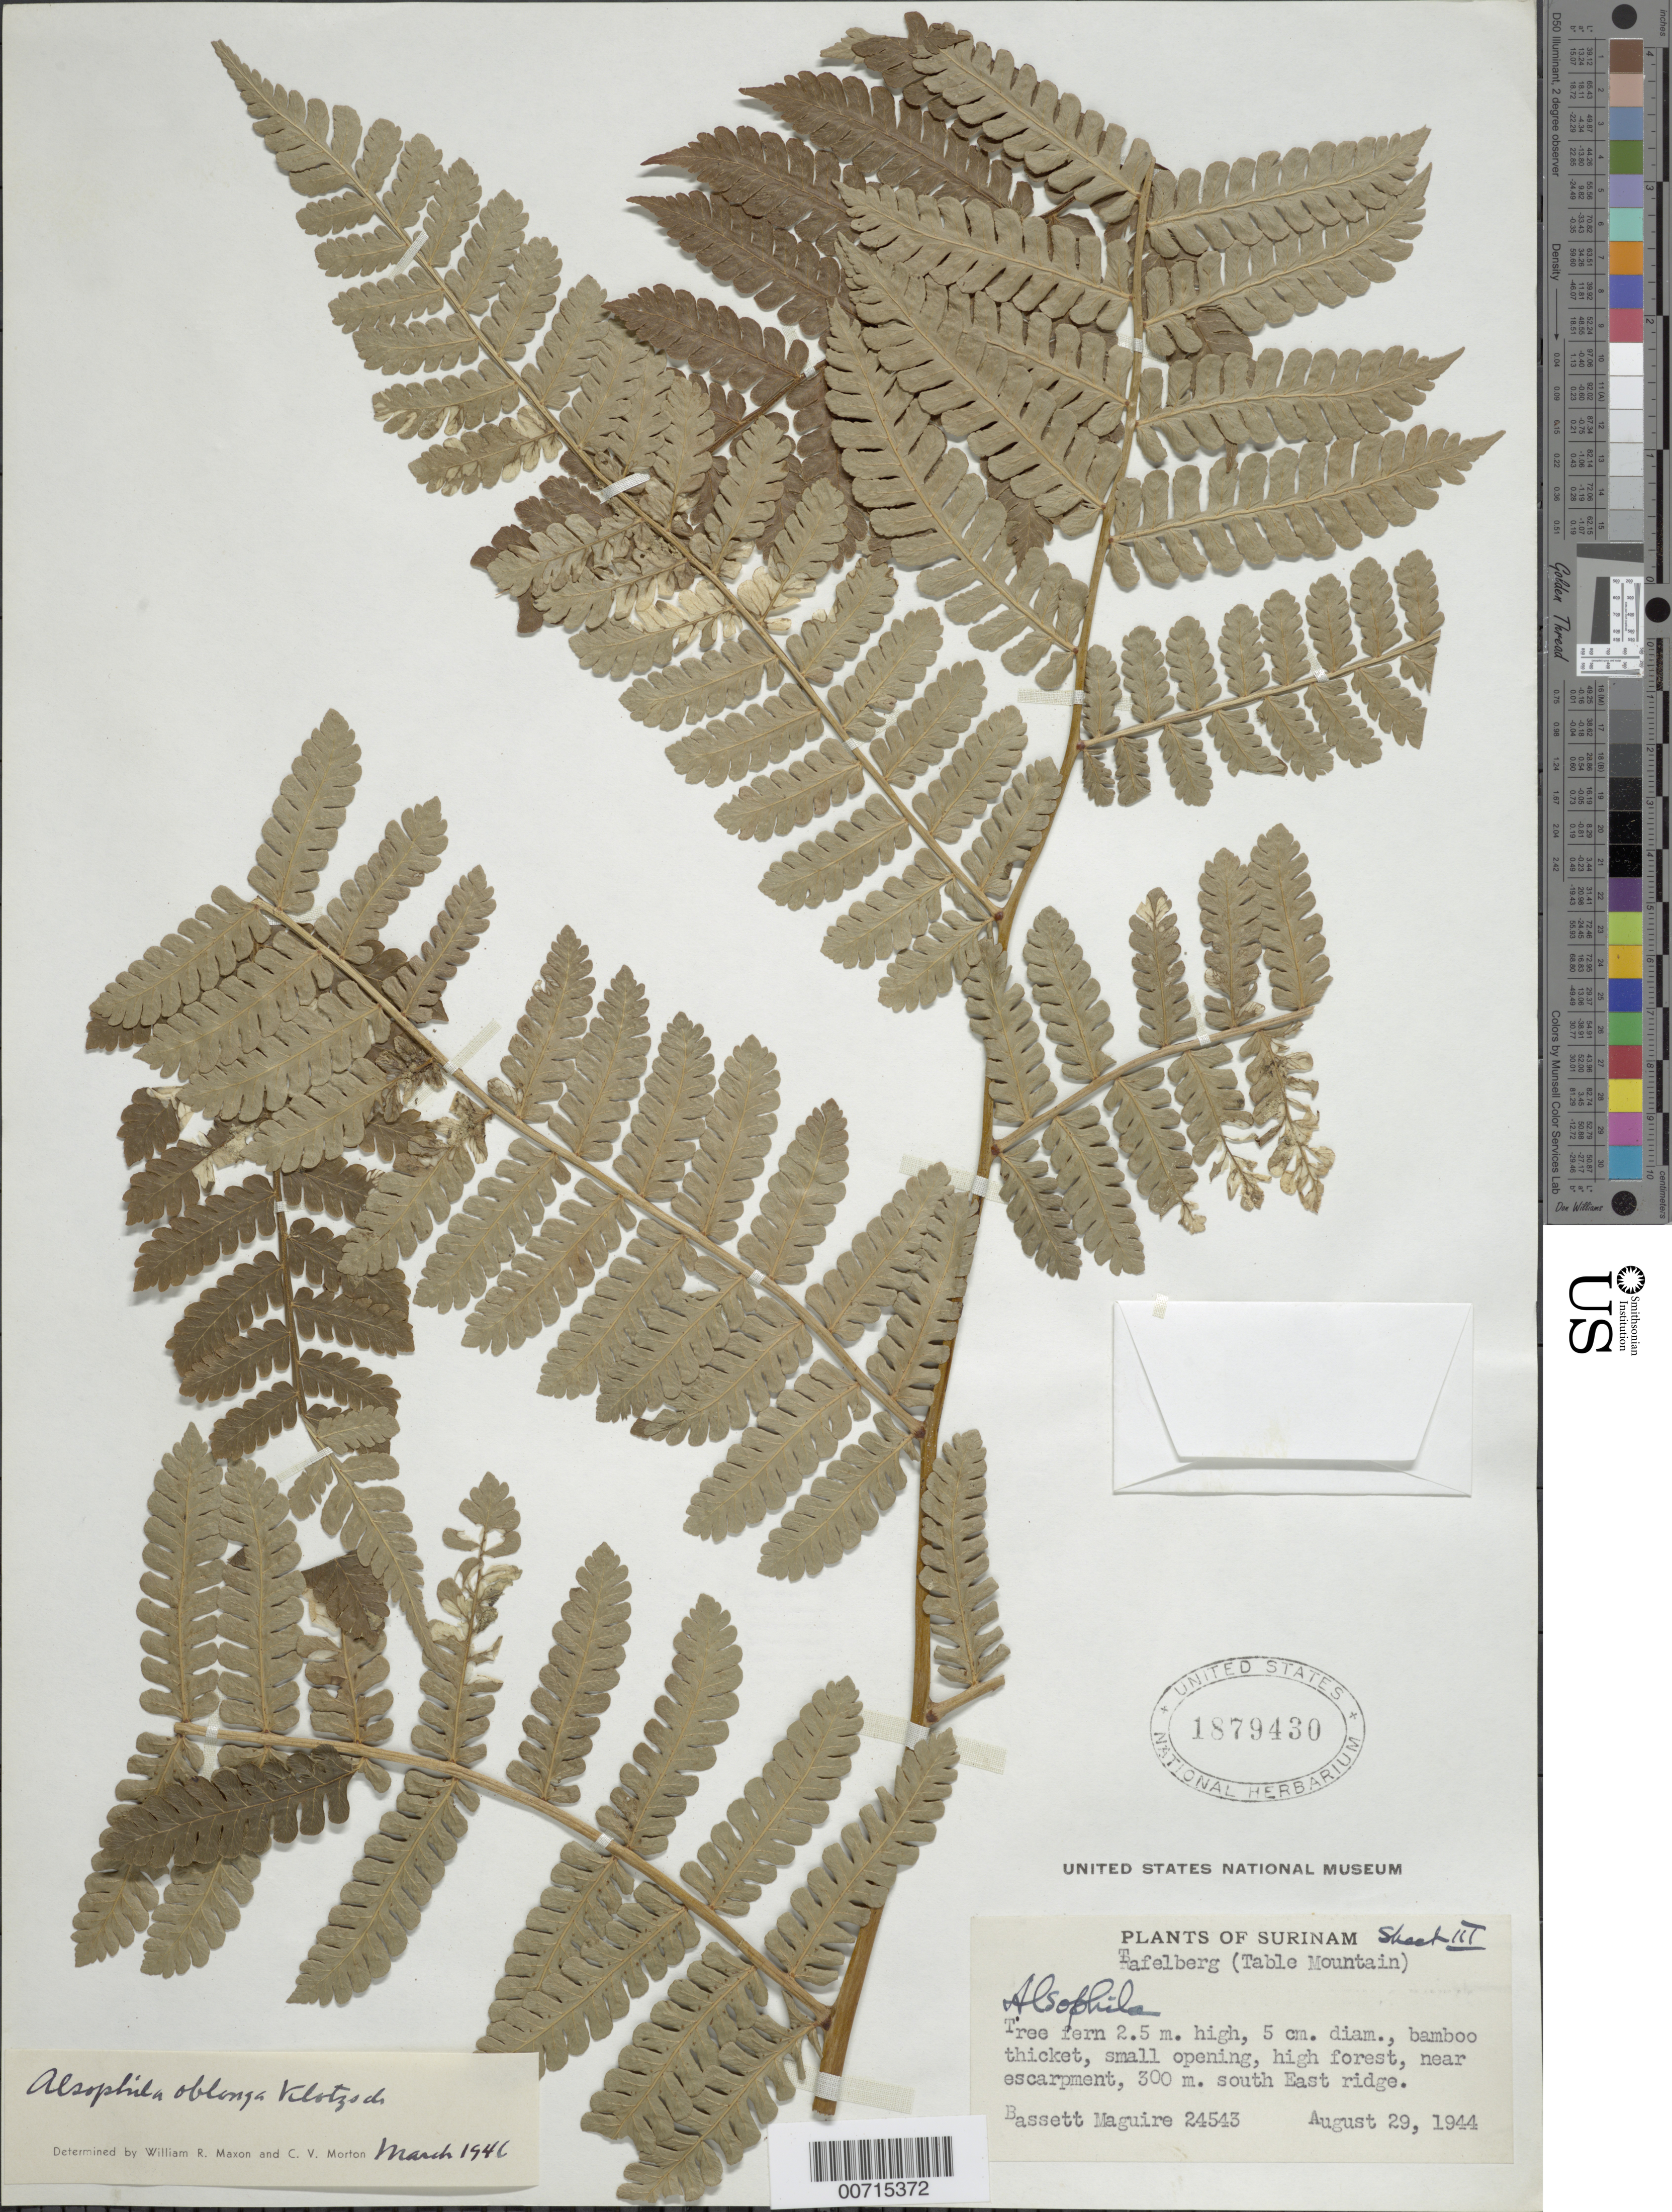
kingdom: Plantae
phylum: Tracheophyta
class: Polypodiopsida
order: Cyatheales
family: Cyatheaceae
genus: Cyathea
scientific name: Cyathea pungens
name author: (Willd.) Domin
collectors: B. Maguire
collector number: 24543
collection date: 1944-08-29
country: Suriname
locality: Surinam: Tafelberg( Table Mountain), near escarpment, South East Ridge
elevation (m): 300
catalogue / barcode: US 1879430